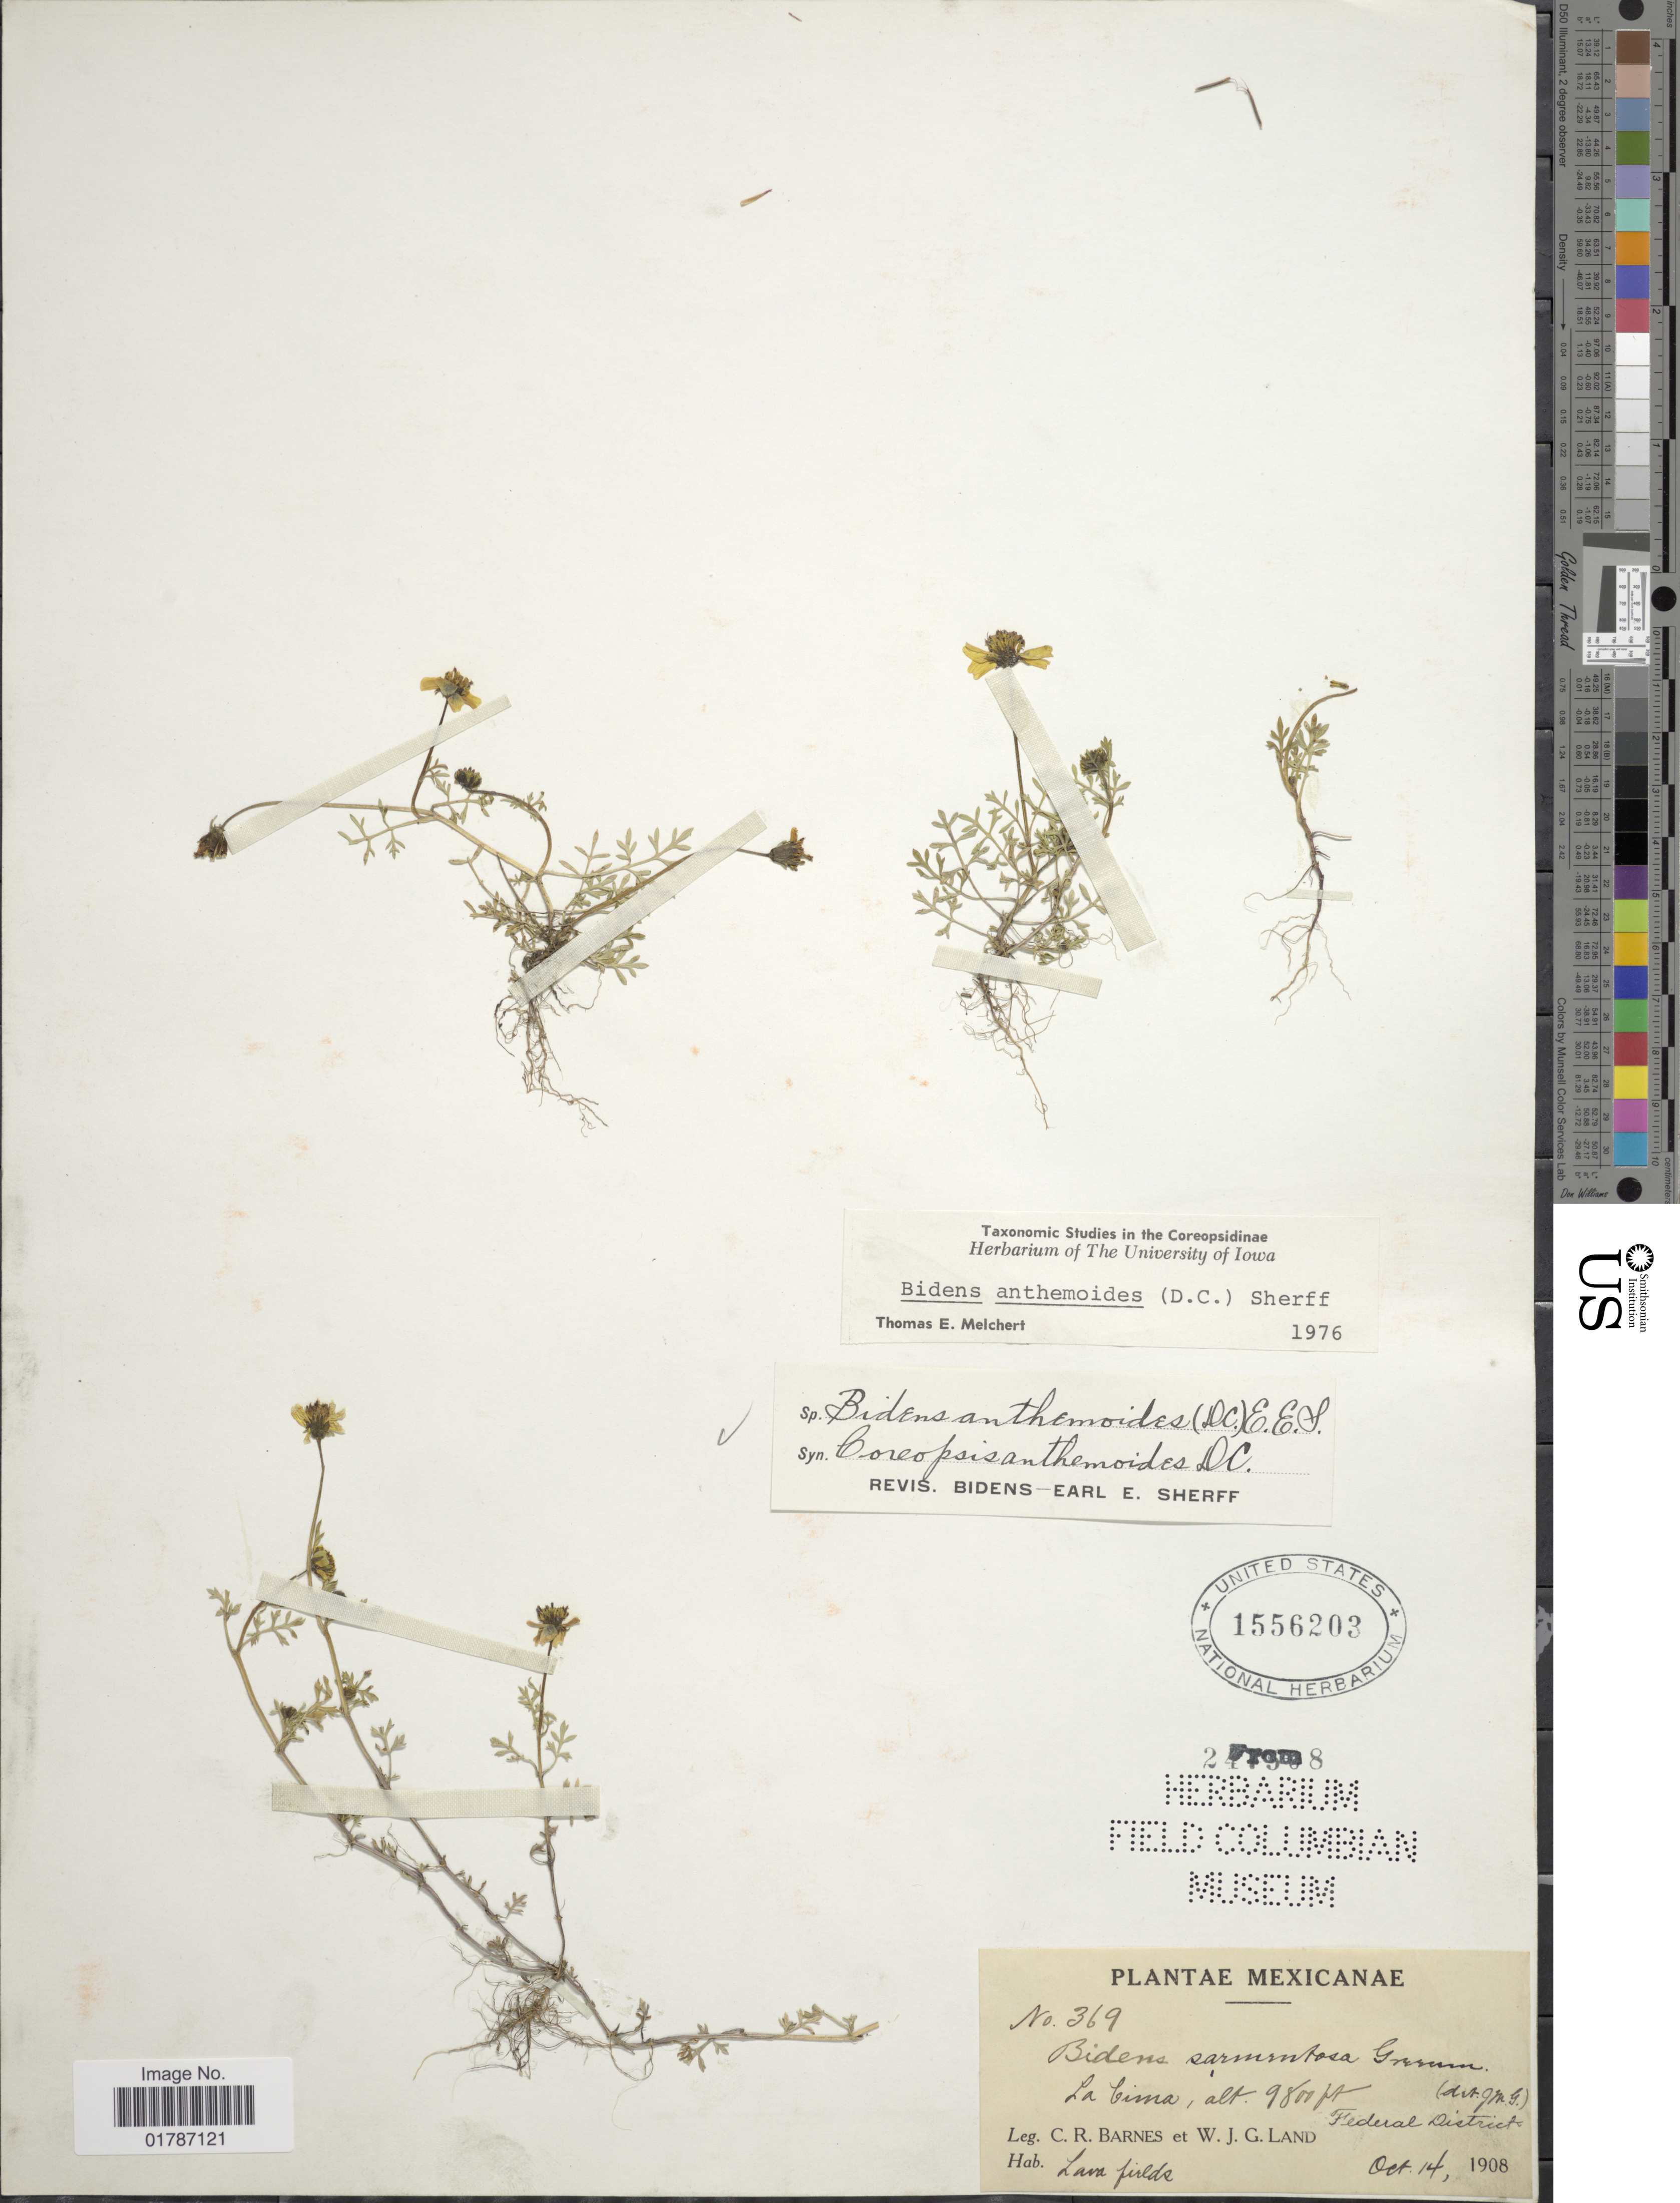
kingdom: Plantae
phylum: Tracheophyta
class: Magnoliopsida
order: Asterales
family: Asteraceae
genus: Bidens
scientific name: Bidens anthemoides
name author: (DC.) Sherff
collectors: C. R. Barnes & W. J. G. Land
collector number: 369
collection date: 1908-10-14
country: Mexico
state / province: Distrito Federal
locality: La Cima, Federal District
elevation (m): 2987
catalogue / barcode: US 1556203